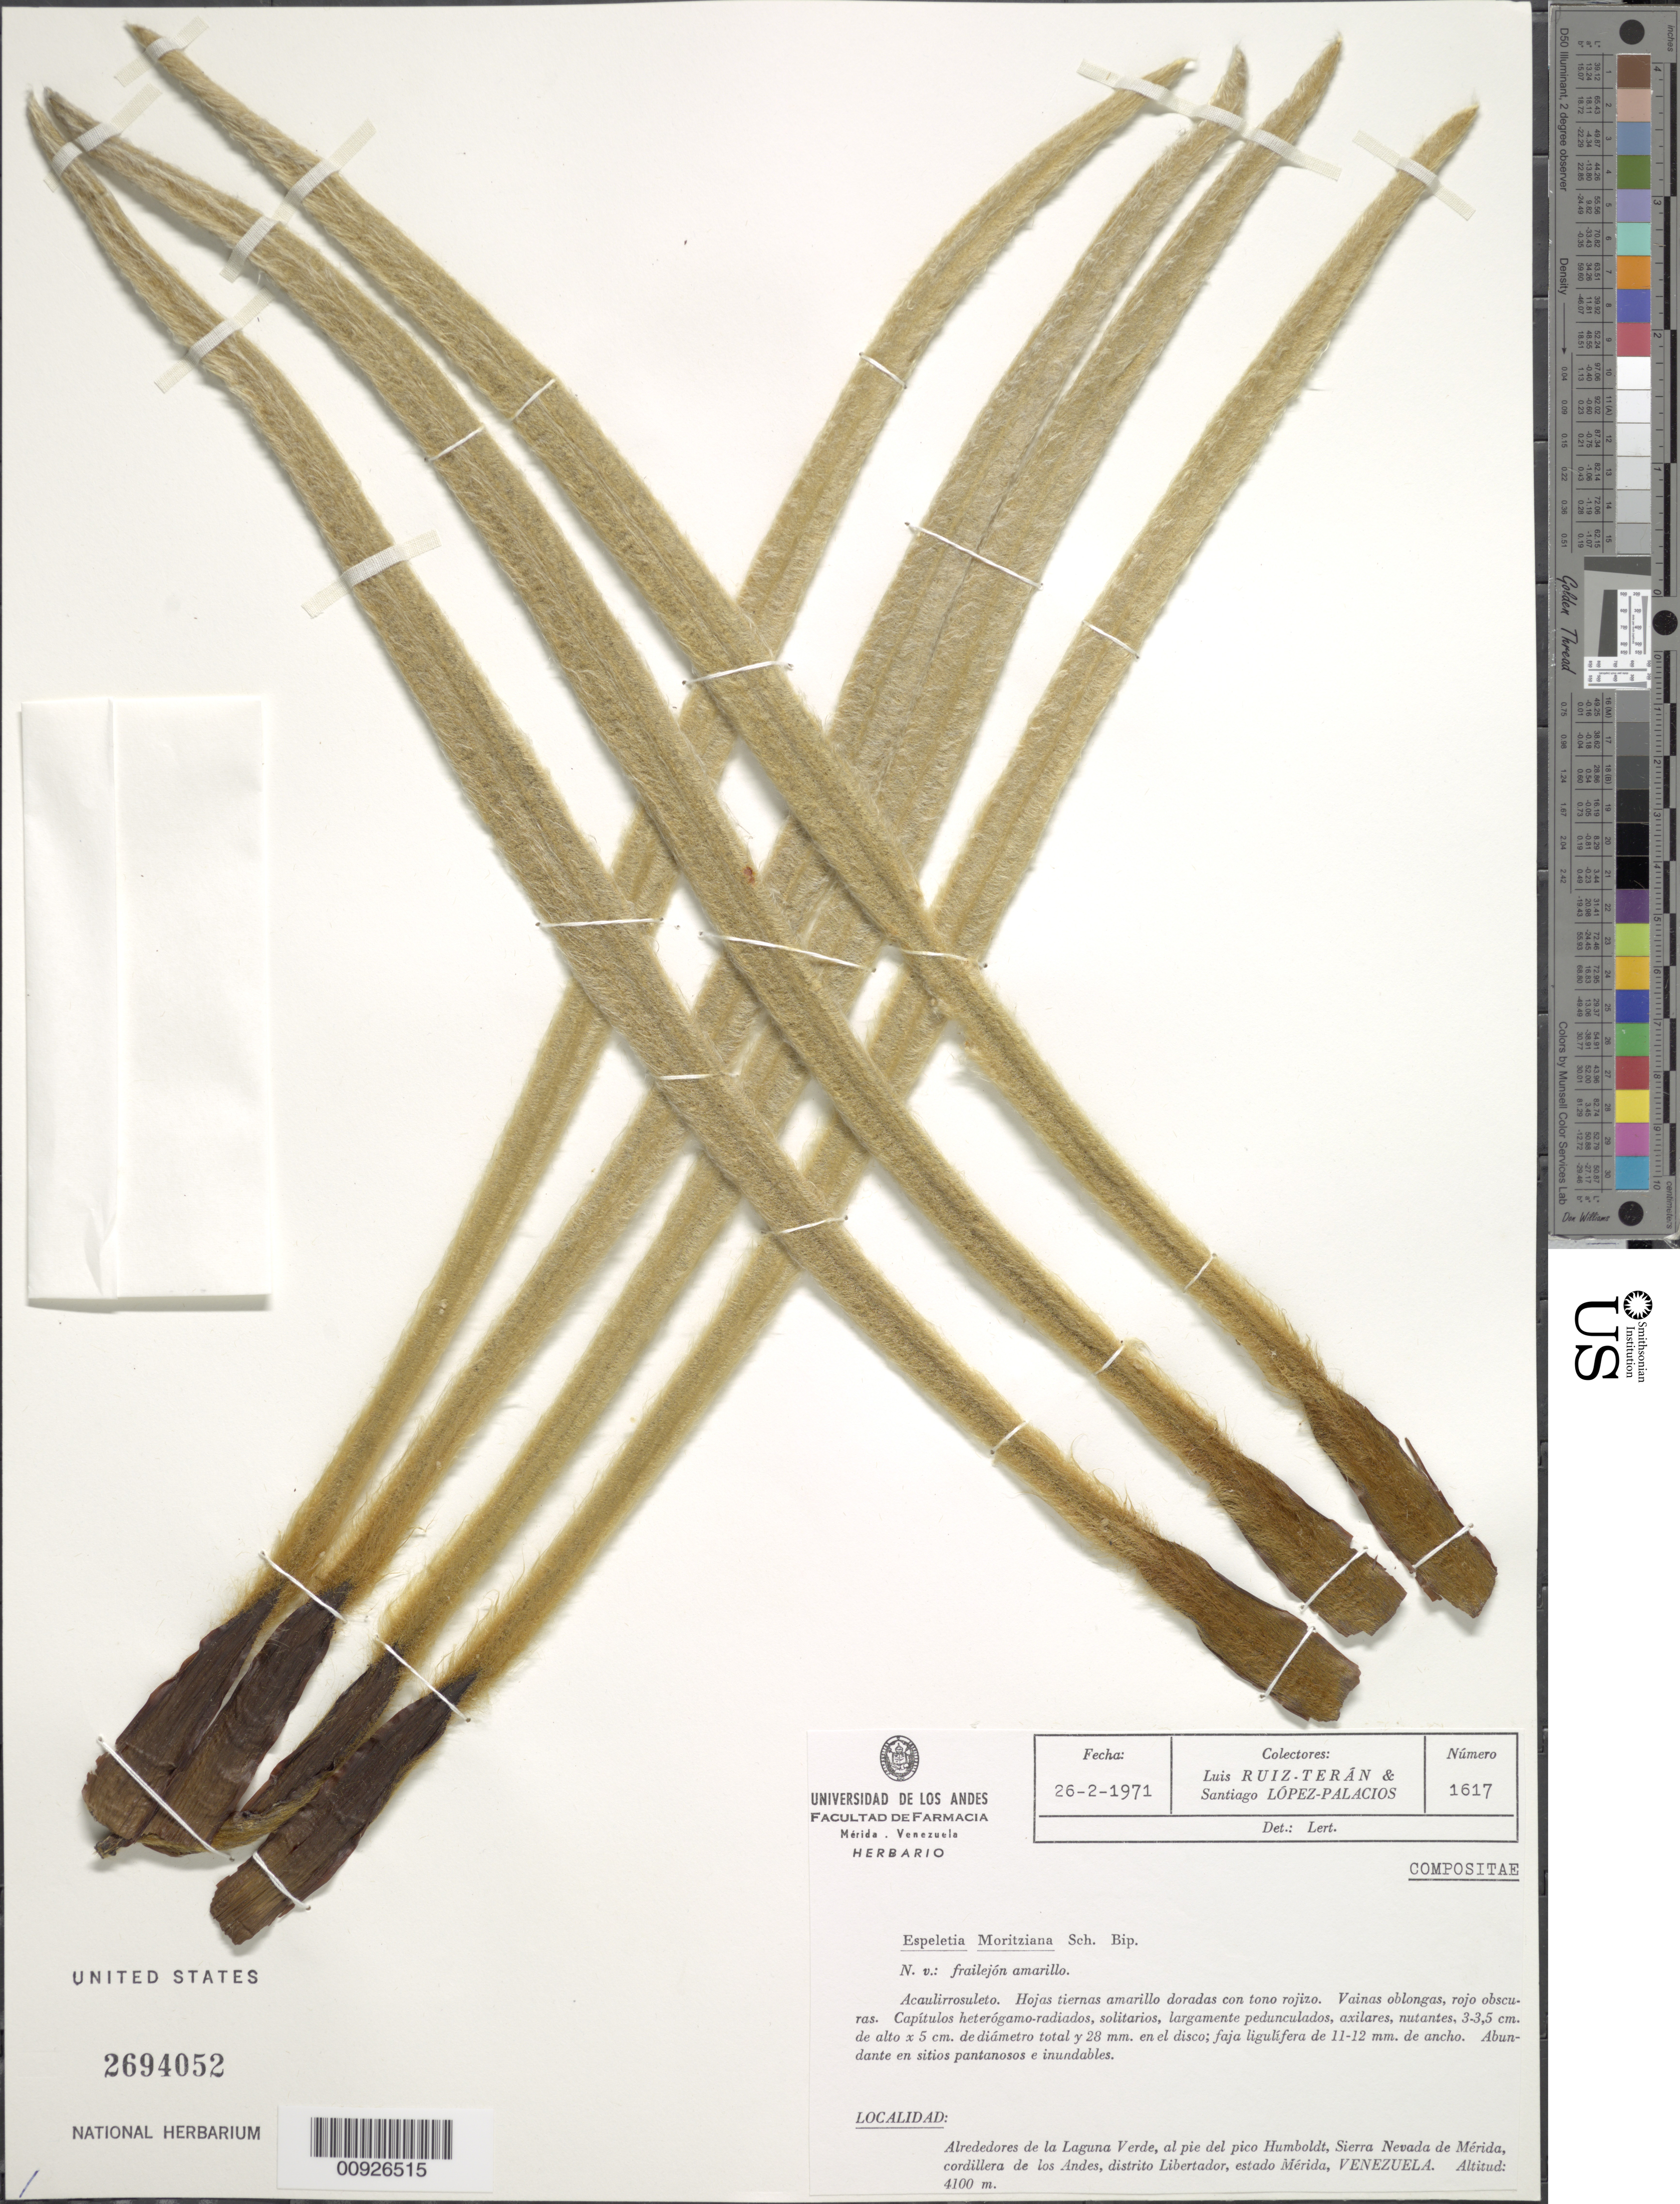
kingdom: Plantae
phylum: Tracheophyta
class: Magnoliopsida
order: Asterales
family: Asteraceae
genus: Coespeletia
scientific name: Coespeletia moritziana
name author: (Sch. Bip. ex Wedd.) Cuatrec.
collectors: L. E. Ruíz-Terán & S. López-Palacios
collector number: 1617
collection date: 1971-02-26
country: Venezuela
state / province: Mérida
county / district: Libertador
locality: Alrededores de la Laguna Verde, al pie del pico Humboldt, Sierra Nevada de Mérida, cordillera de los Andes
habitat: Abundante en sitios pantanosos e inundables.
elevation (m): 4100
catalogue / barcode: US 2694052